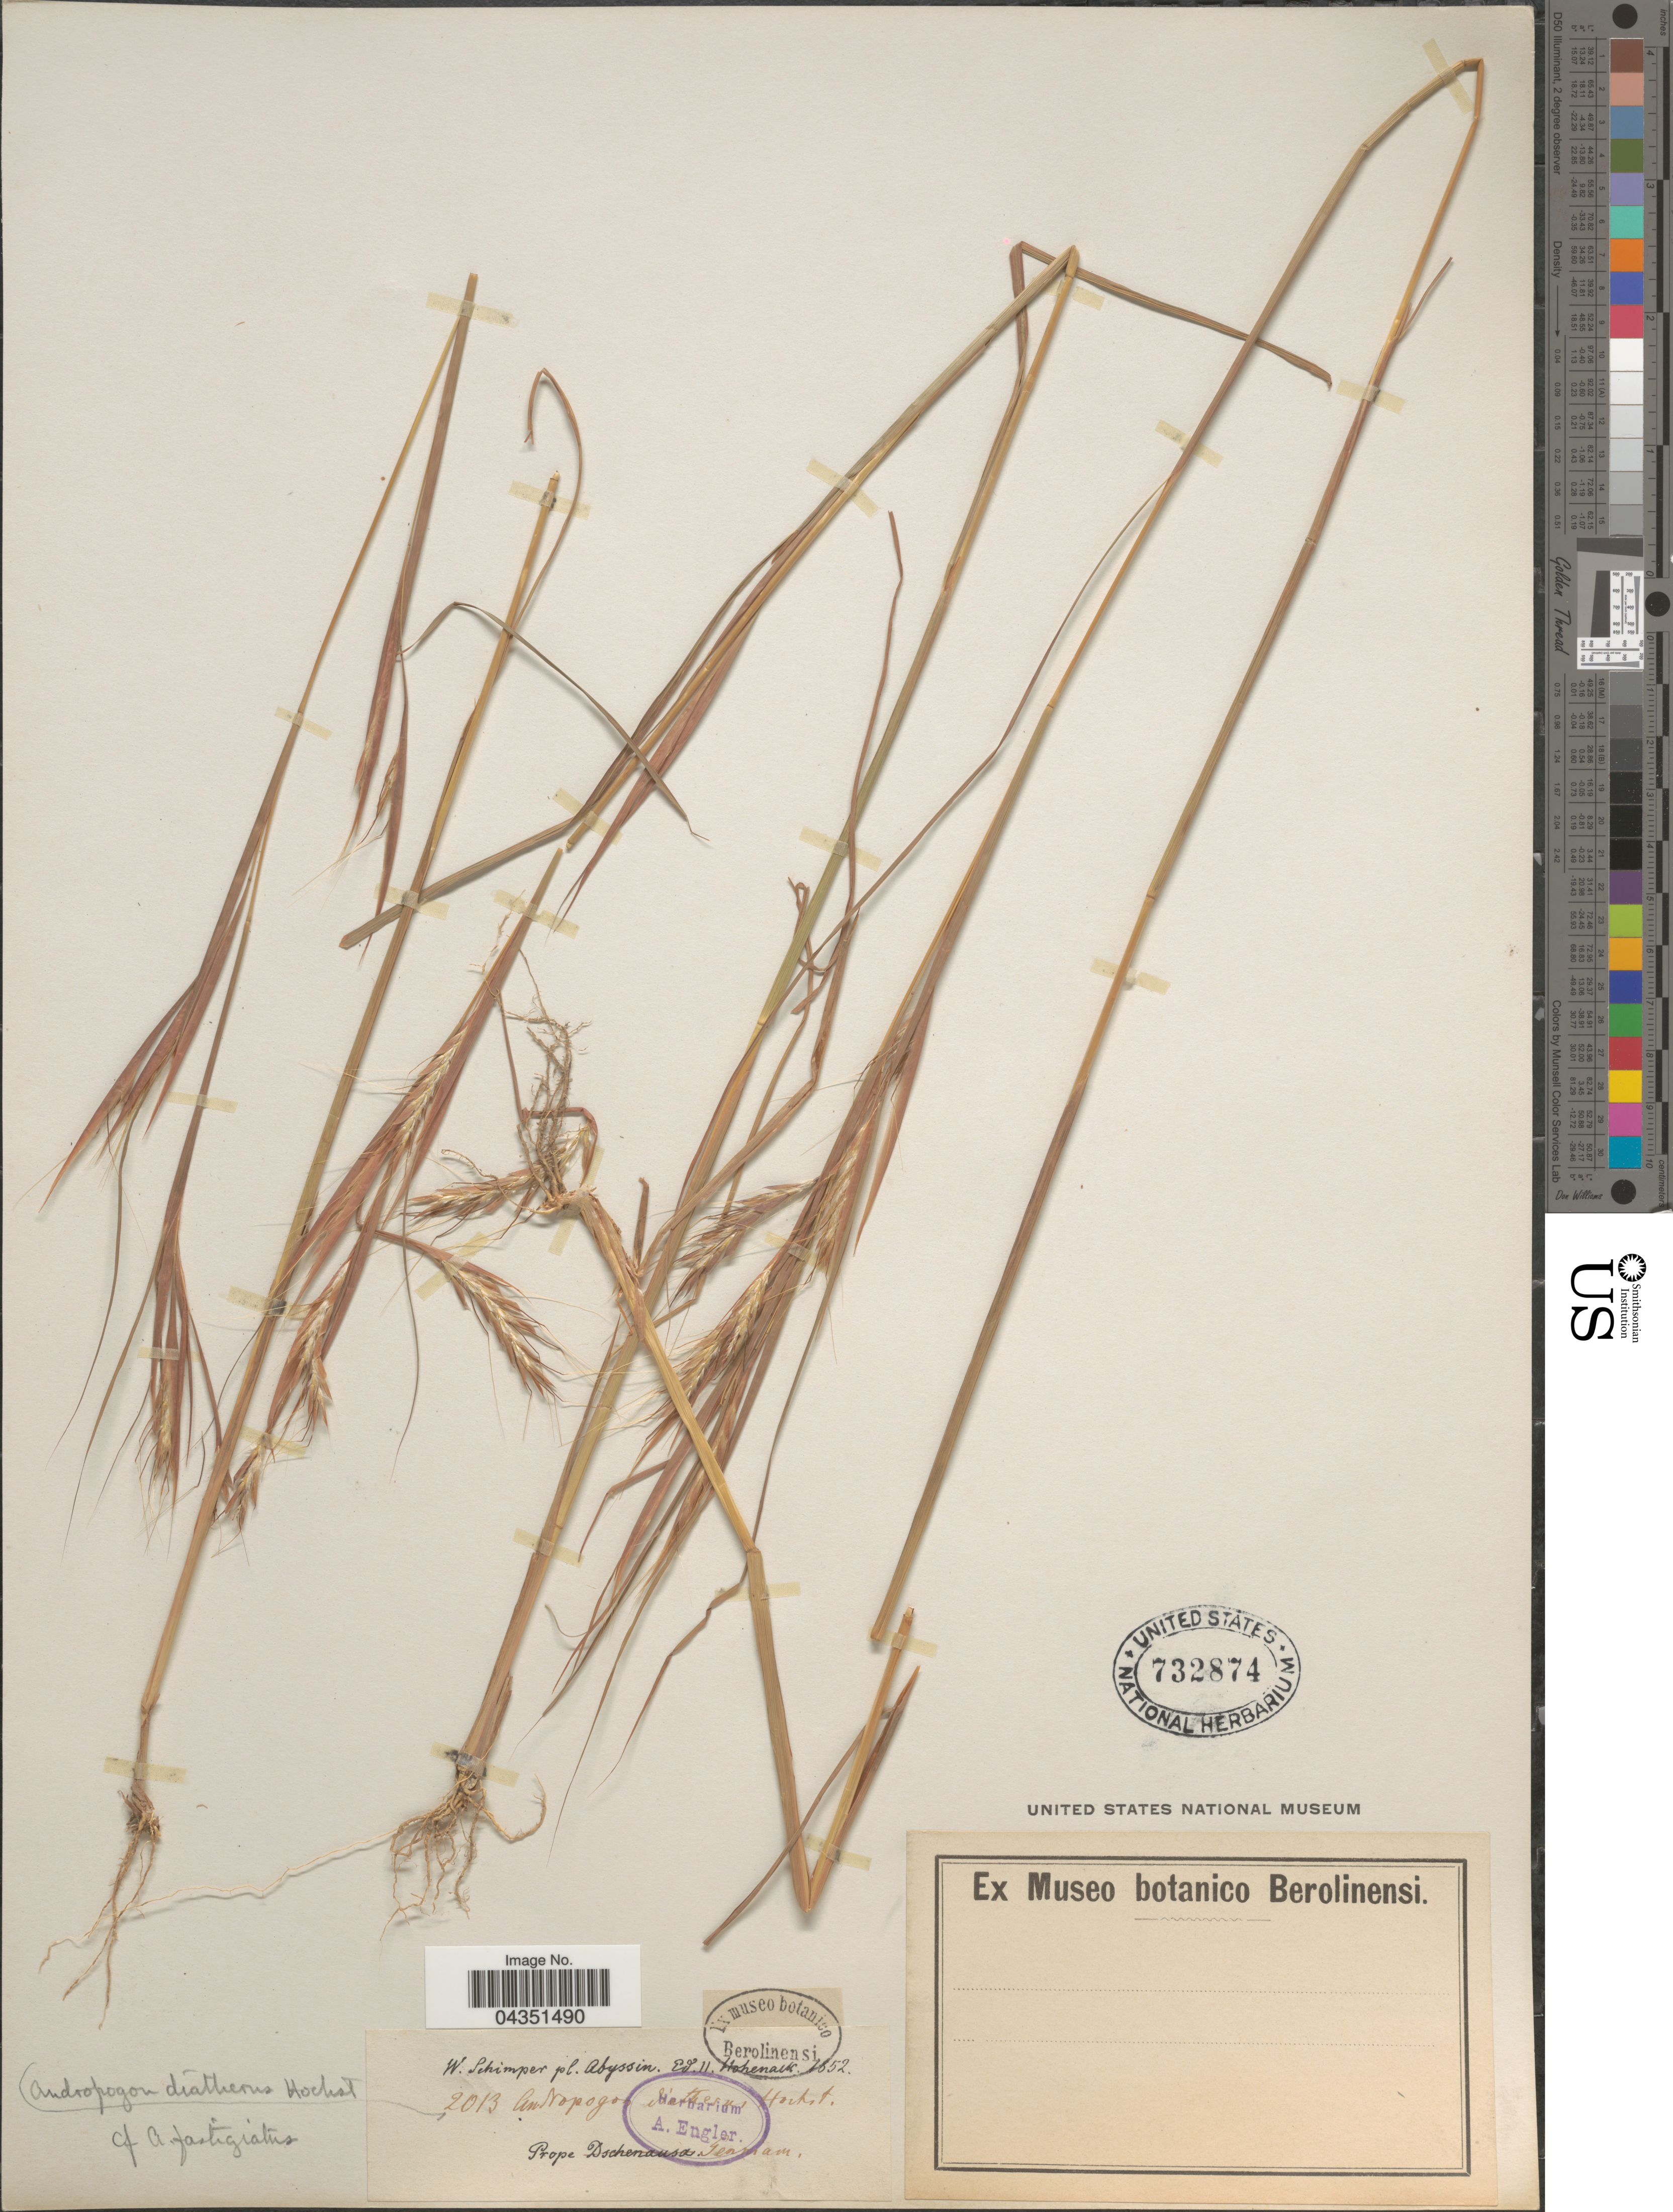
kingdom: Plantae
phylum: Tracheophyta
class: Liliopsida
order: Poales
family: Poaceae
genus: Diectomis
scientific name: Diectomis fastigiata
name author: (Sw.) P. Beauv.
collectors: W. Schimper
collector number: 2013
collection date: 1852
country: Ethiopia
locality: Prope Dschenausa.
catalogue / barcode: US 732874